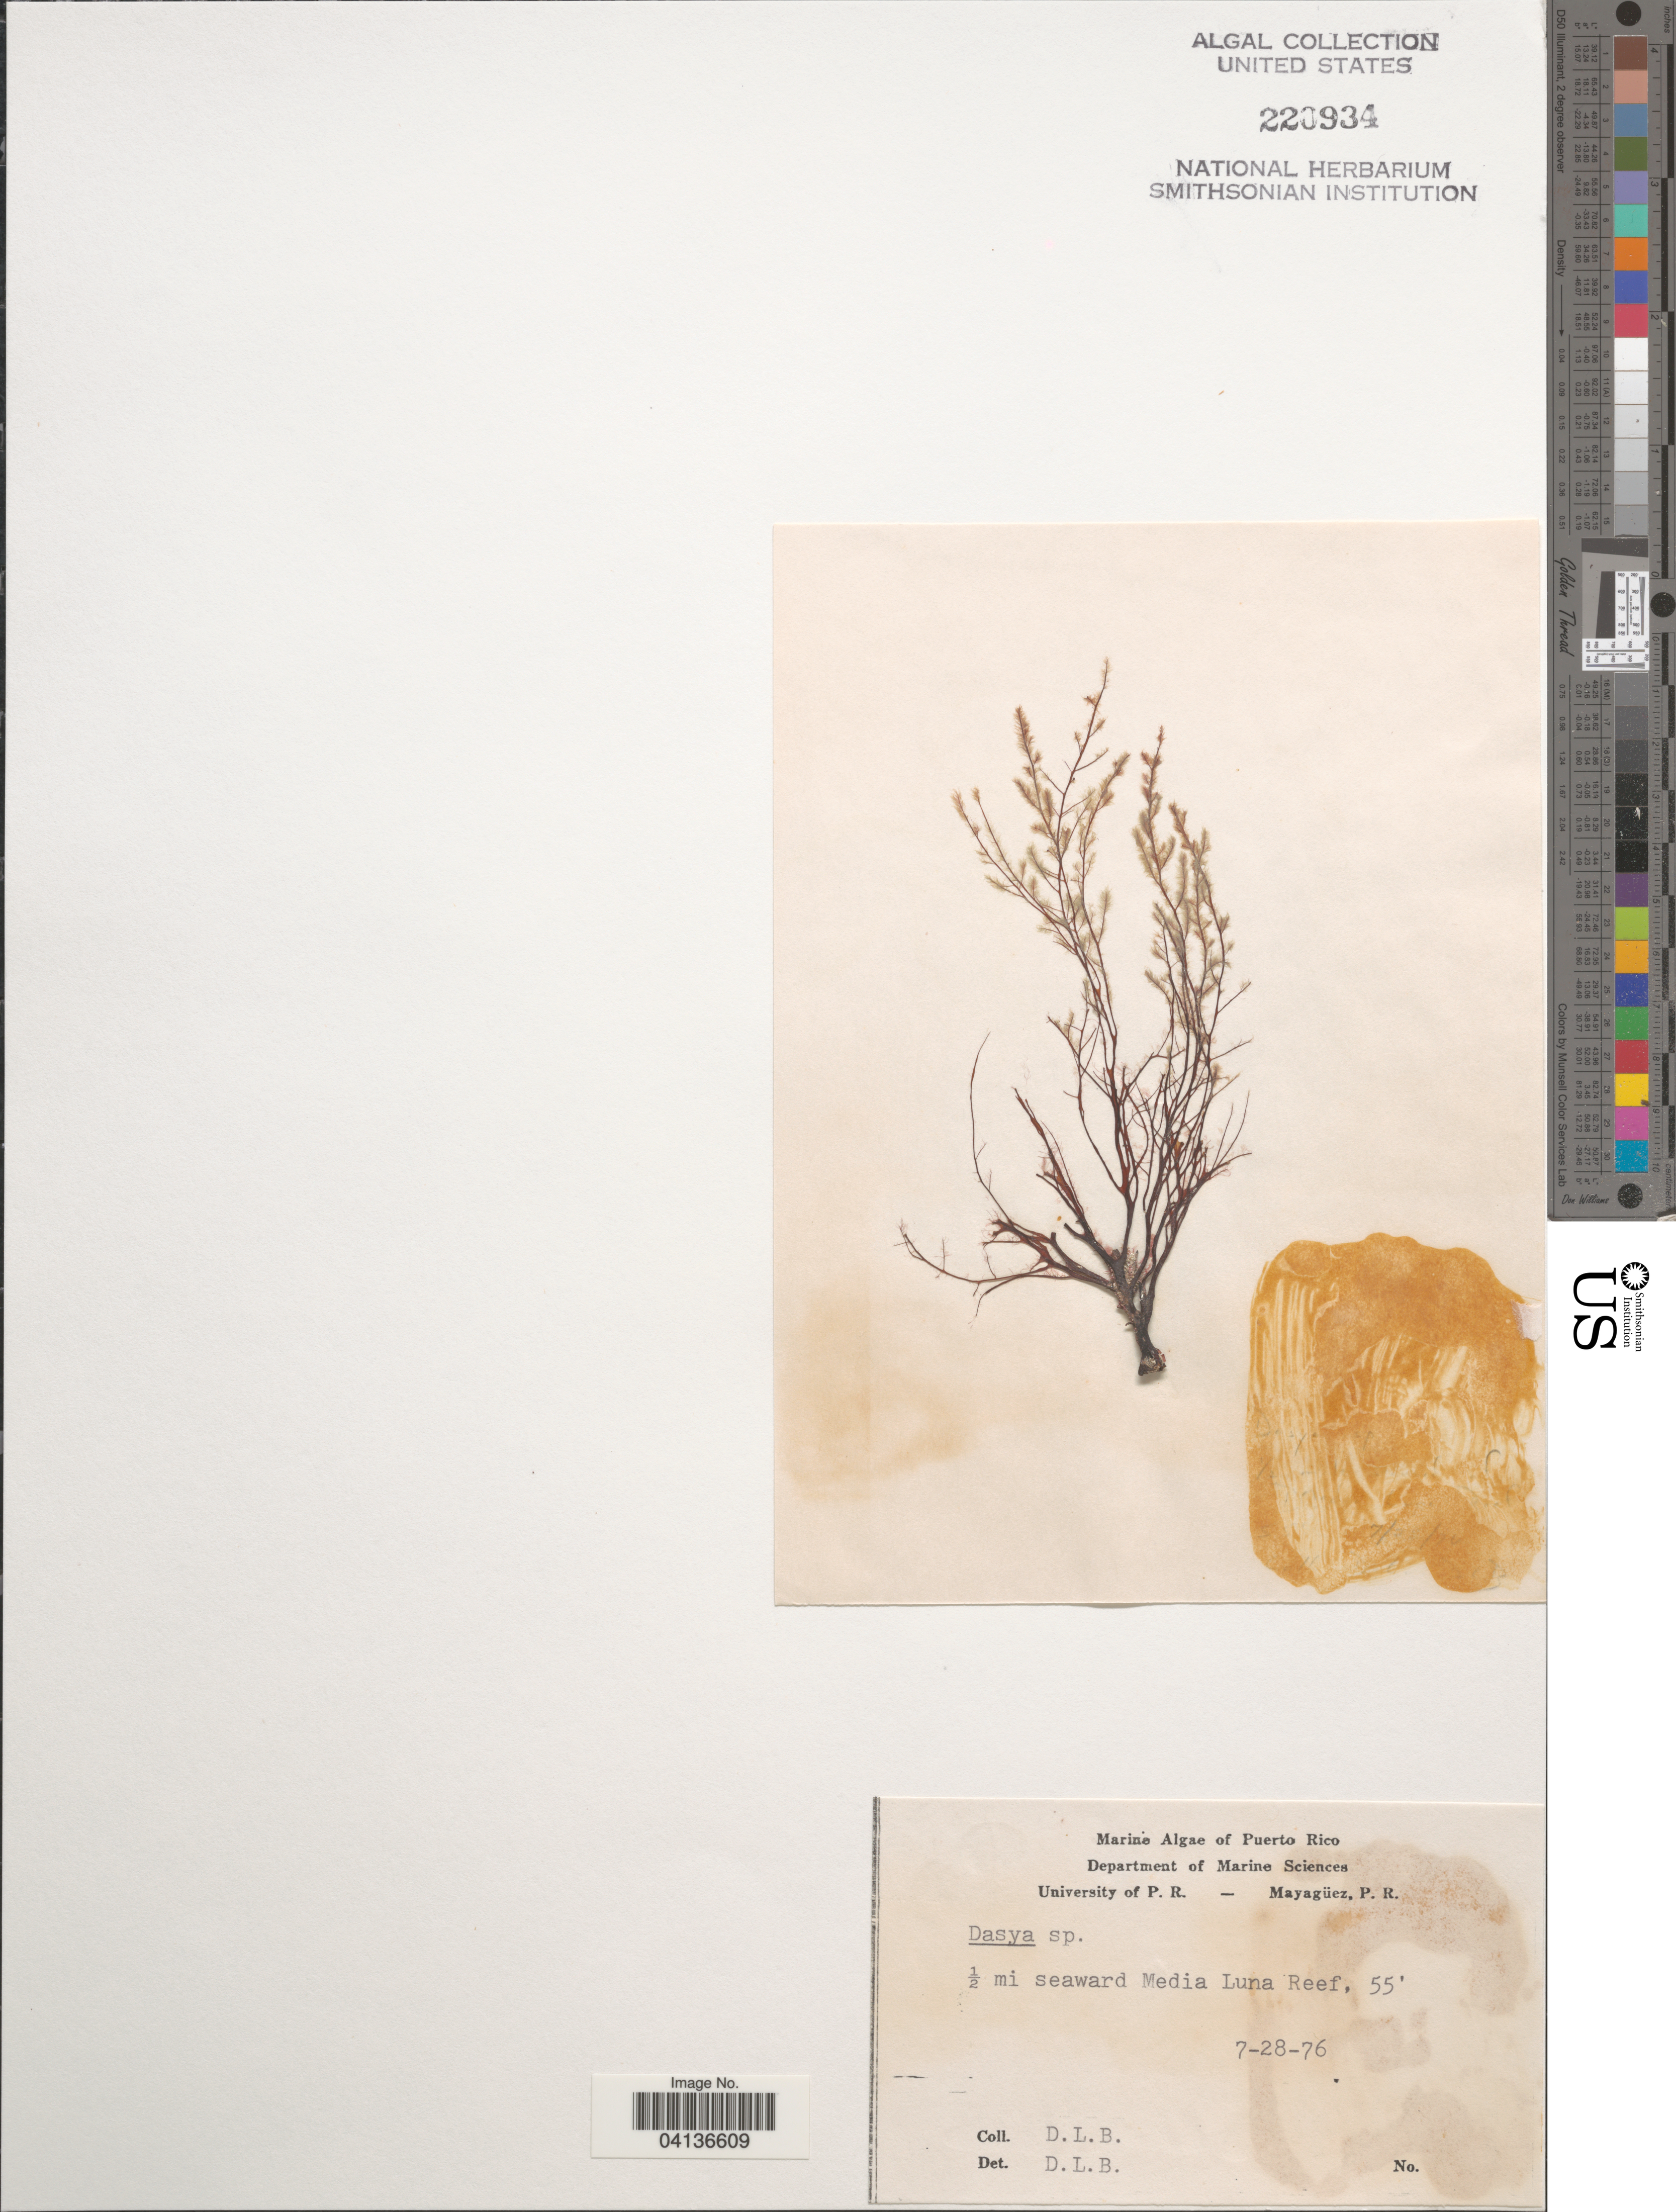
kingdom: Plantae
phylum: Rhodophyta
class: Florideophyceae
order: Ceramiales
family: Dasyaceae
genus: Dasya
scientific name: Dasya sp.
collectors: D. L. B.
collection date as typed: Transcribed d/m/y: 28/7/76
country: Puerto Rico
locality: ½ mi seaward Media Luna Reef.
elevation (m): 17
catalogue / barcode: US 220934